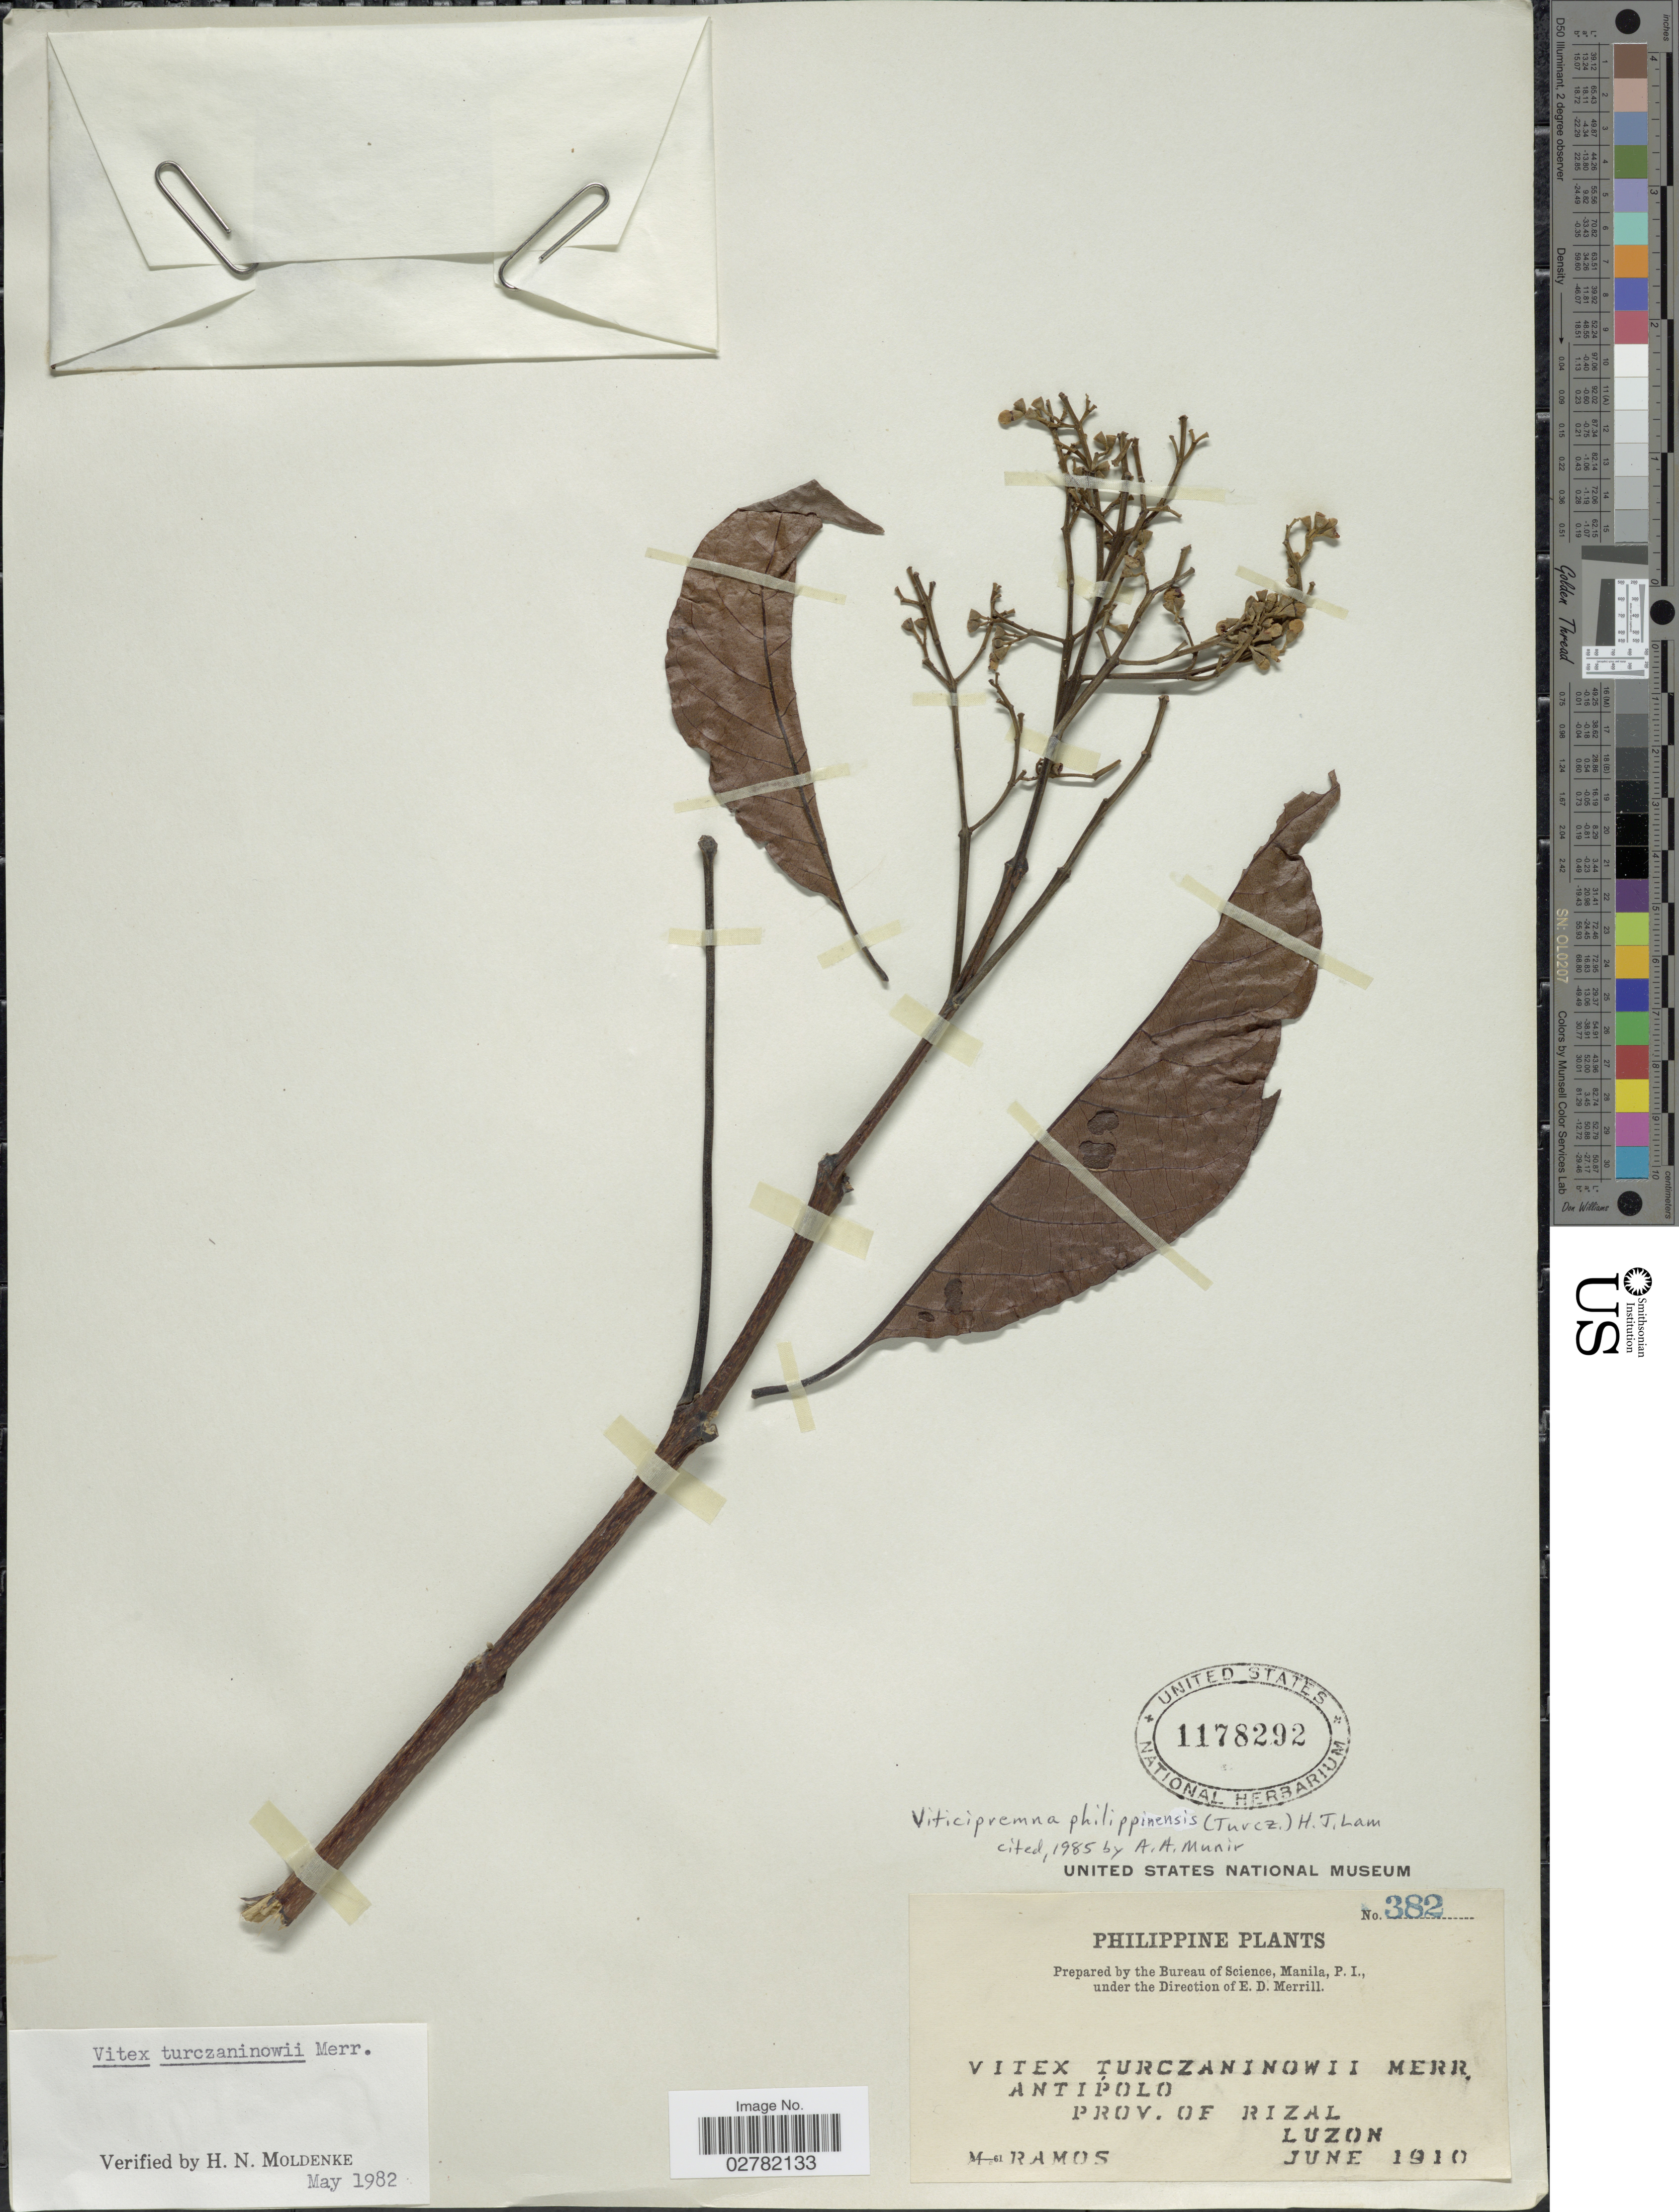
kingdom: Plantae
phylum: Tracheophyta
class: Magnoliopsida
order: Lamiales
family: Lamiaceae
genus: Viticipremna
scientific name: Viticipremna philippinensis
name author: (Turcz.) H.J. Lam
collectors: M. Ramos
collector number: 382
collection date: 1910-06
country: Philippines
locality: Antipolo, Prov. of Rizal Luzon.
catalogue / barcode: US 1178292